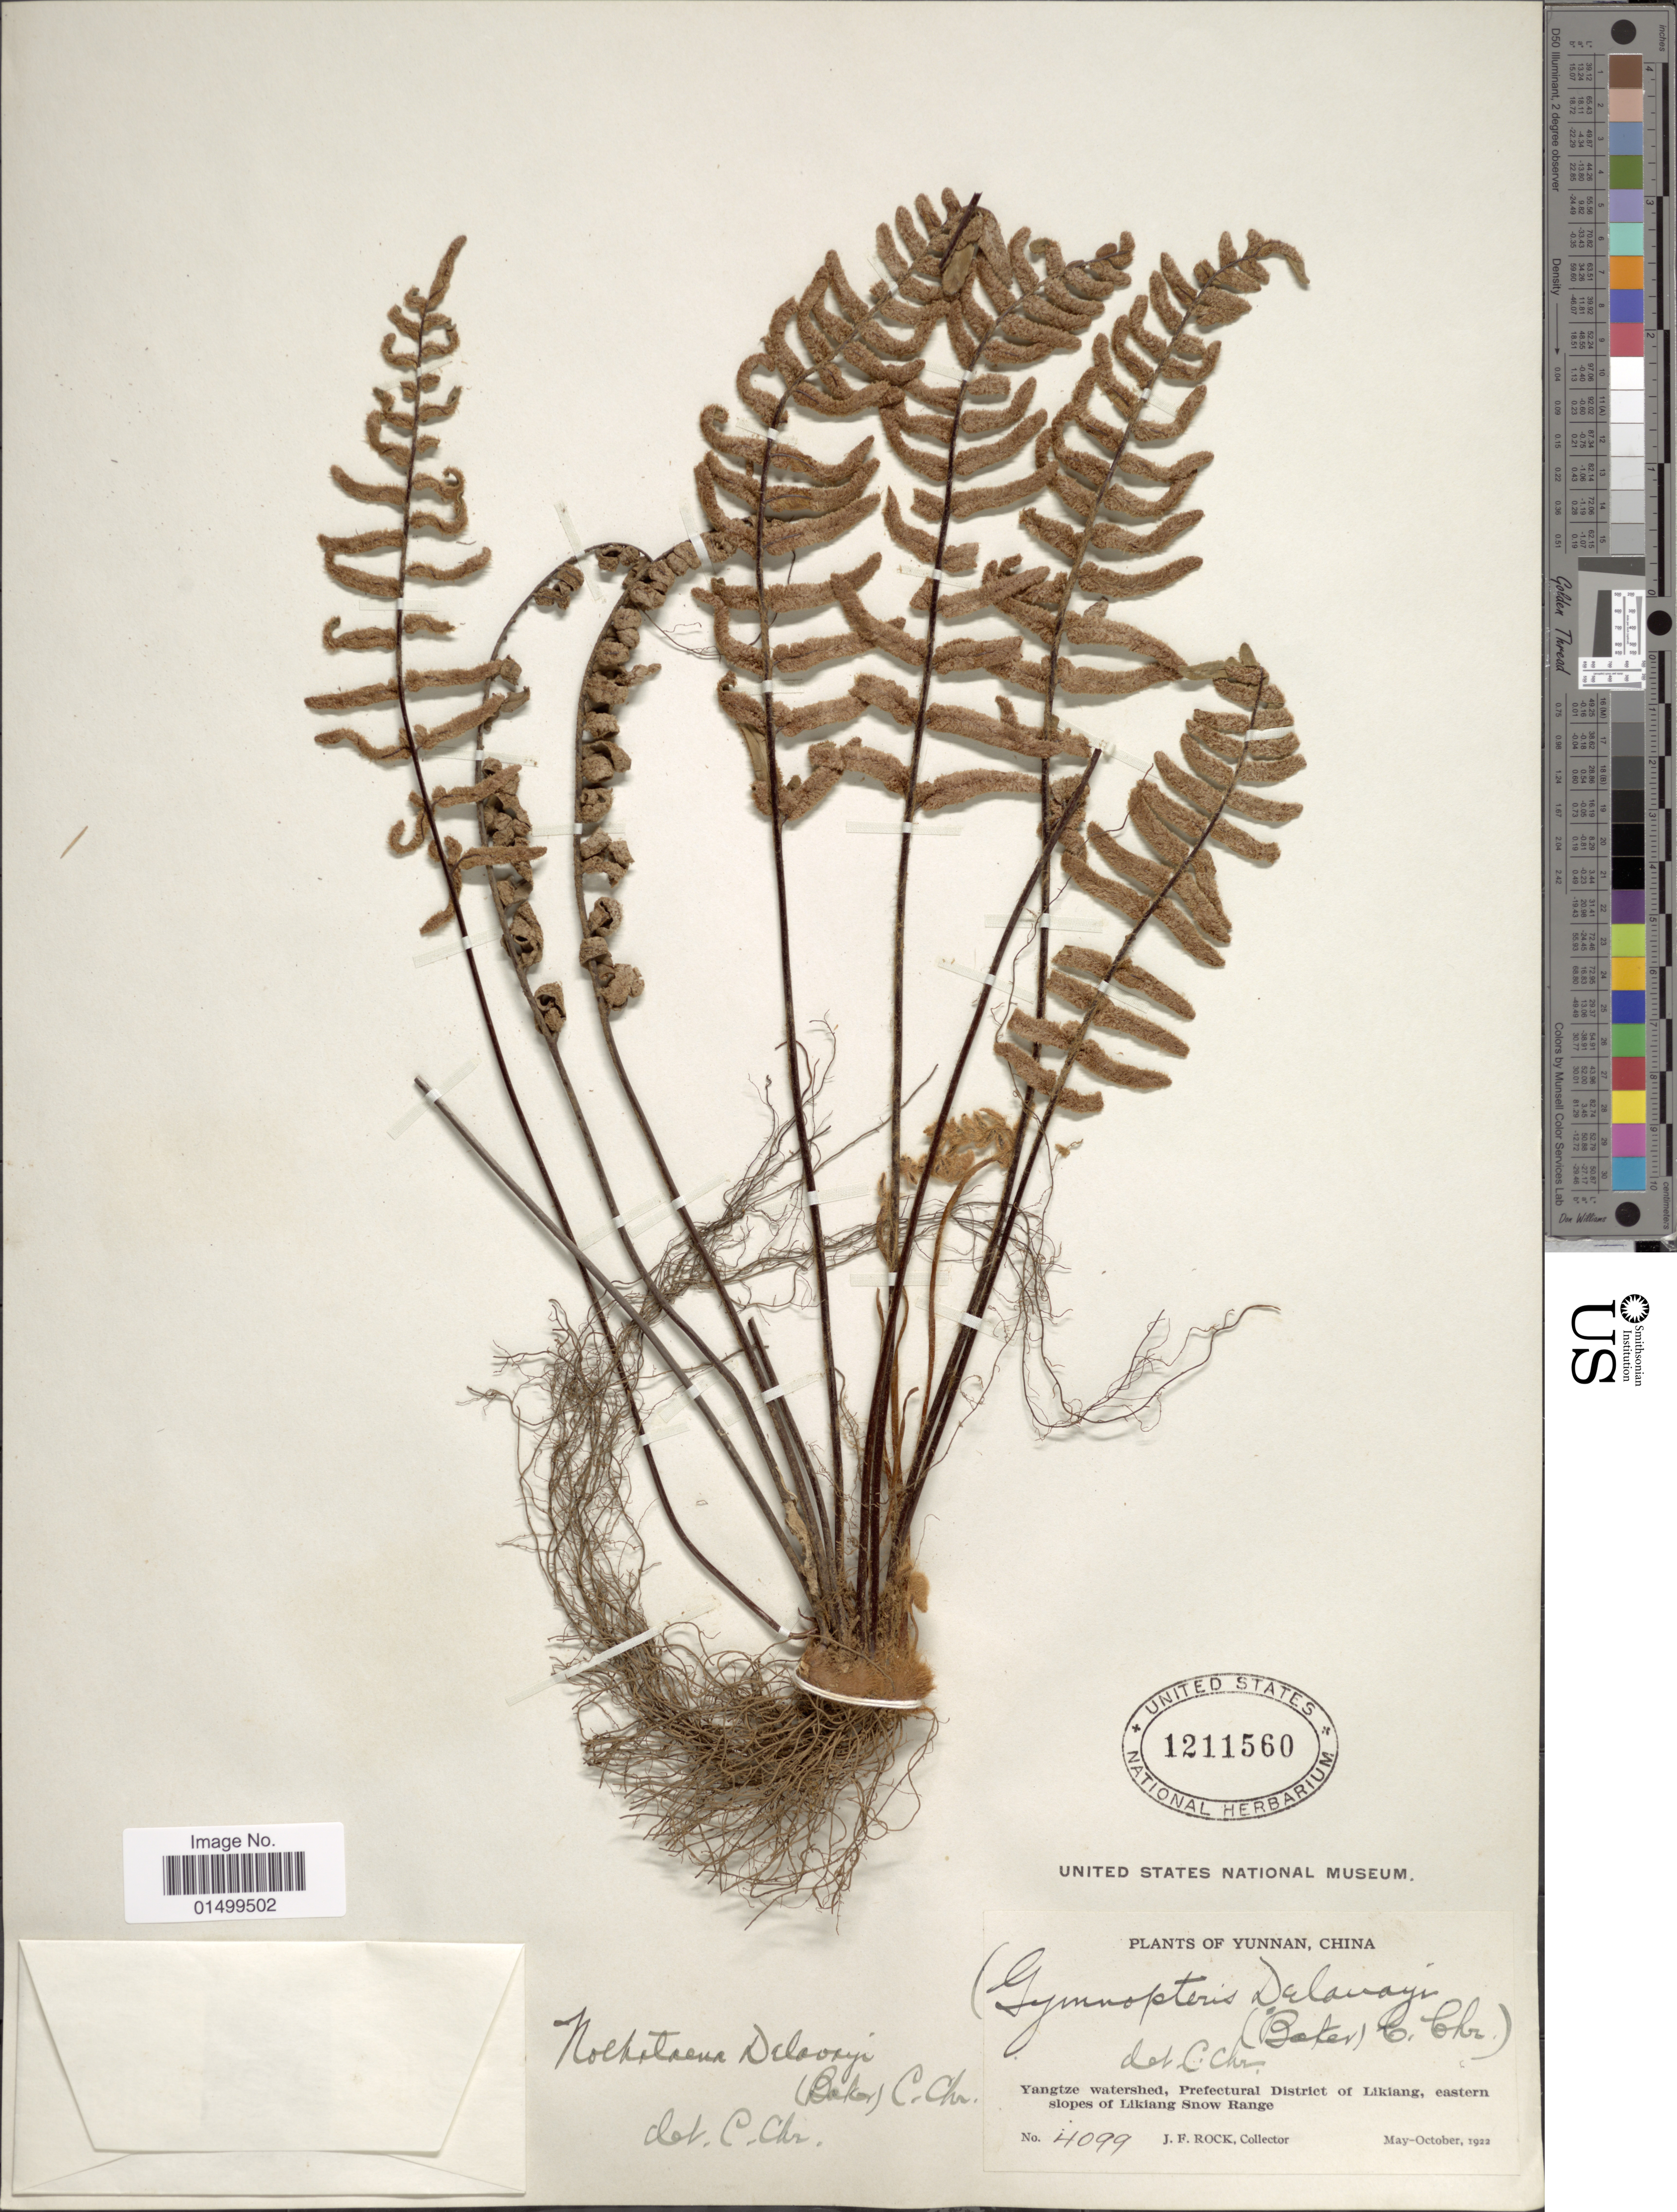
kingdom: Plantae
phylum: Tracheophyta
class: Polypodiopsida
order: Polypodiales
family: Pteridaceae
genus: Cheilanthes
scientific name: Cheilanthes delavayi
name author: Baker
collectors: J. Rock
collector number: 4099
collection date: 1922-05/1922-10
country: China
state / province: Yunnan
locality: Yangtze watershed, Prefectural District of Likiang, eastern slopes Likiang Snow Range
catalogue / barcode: US 1211560